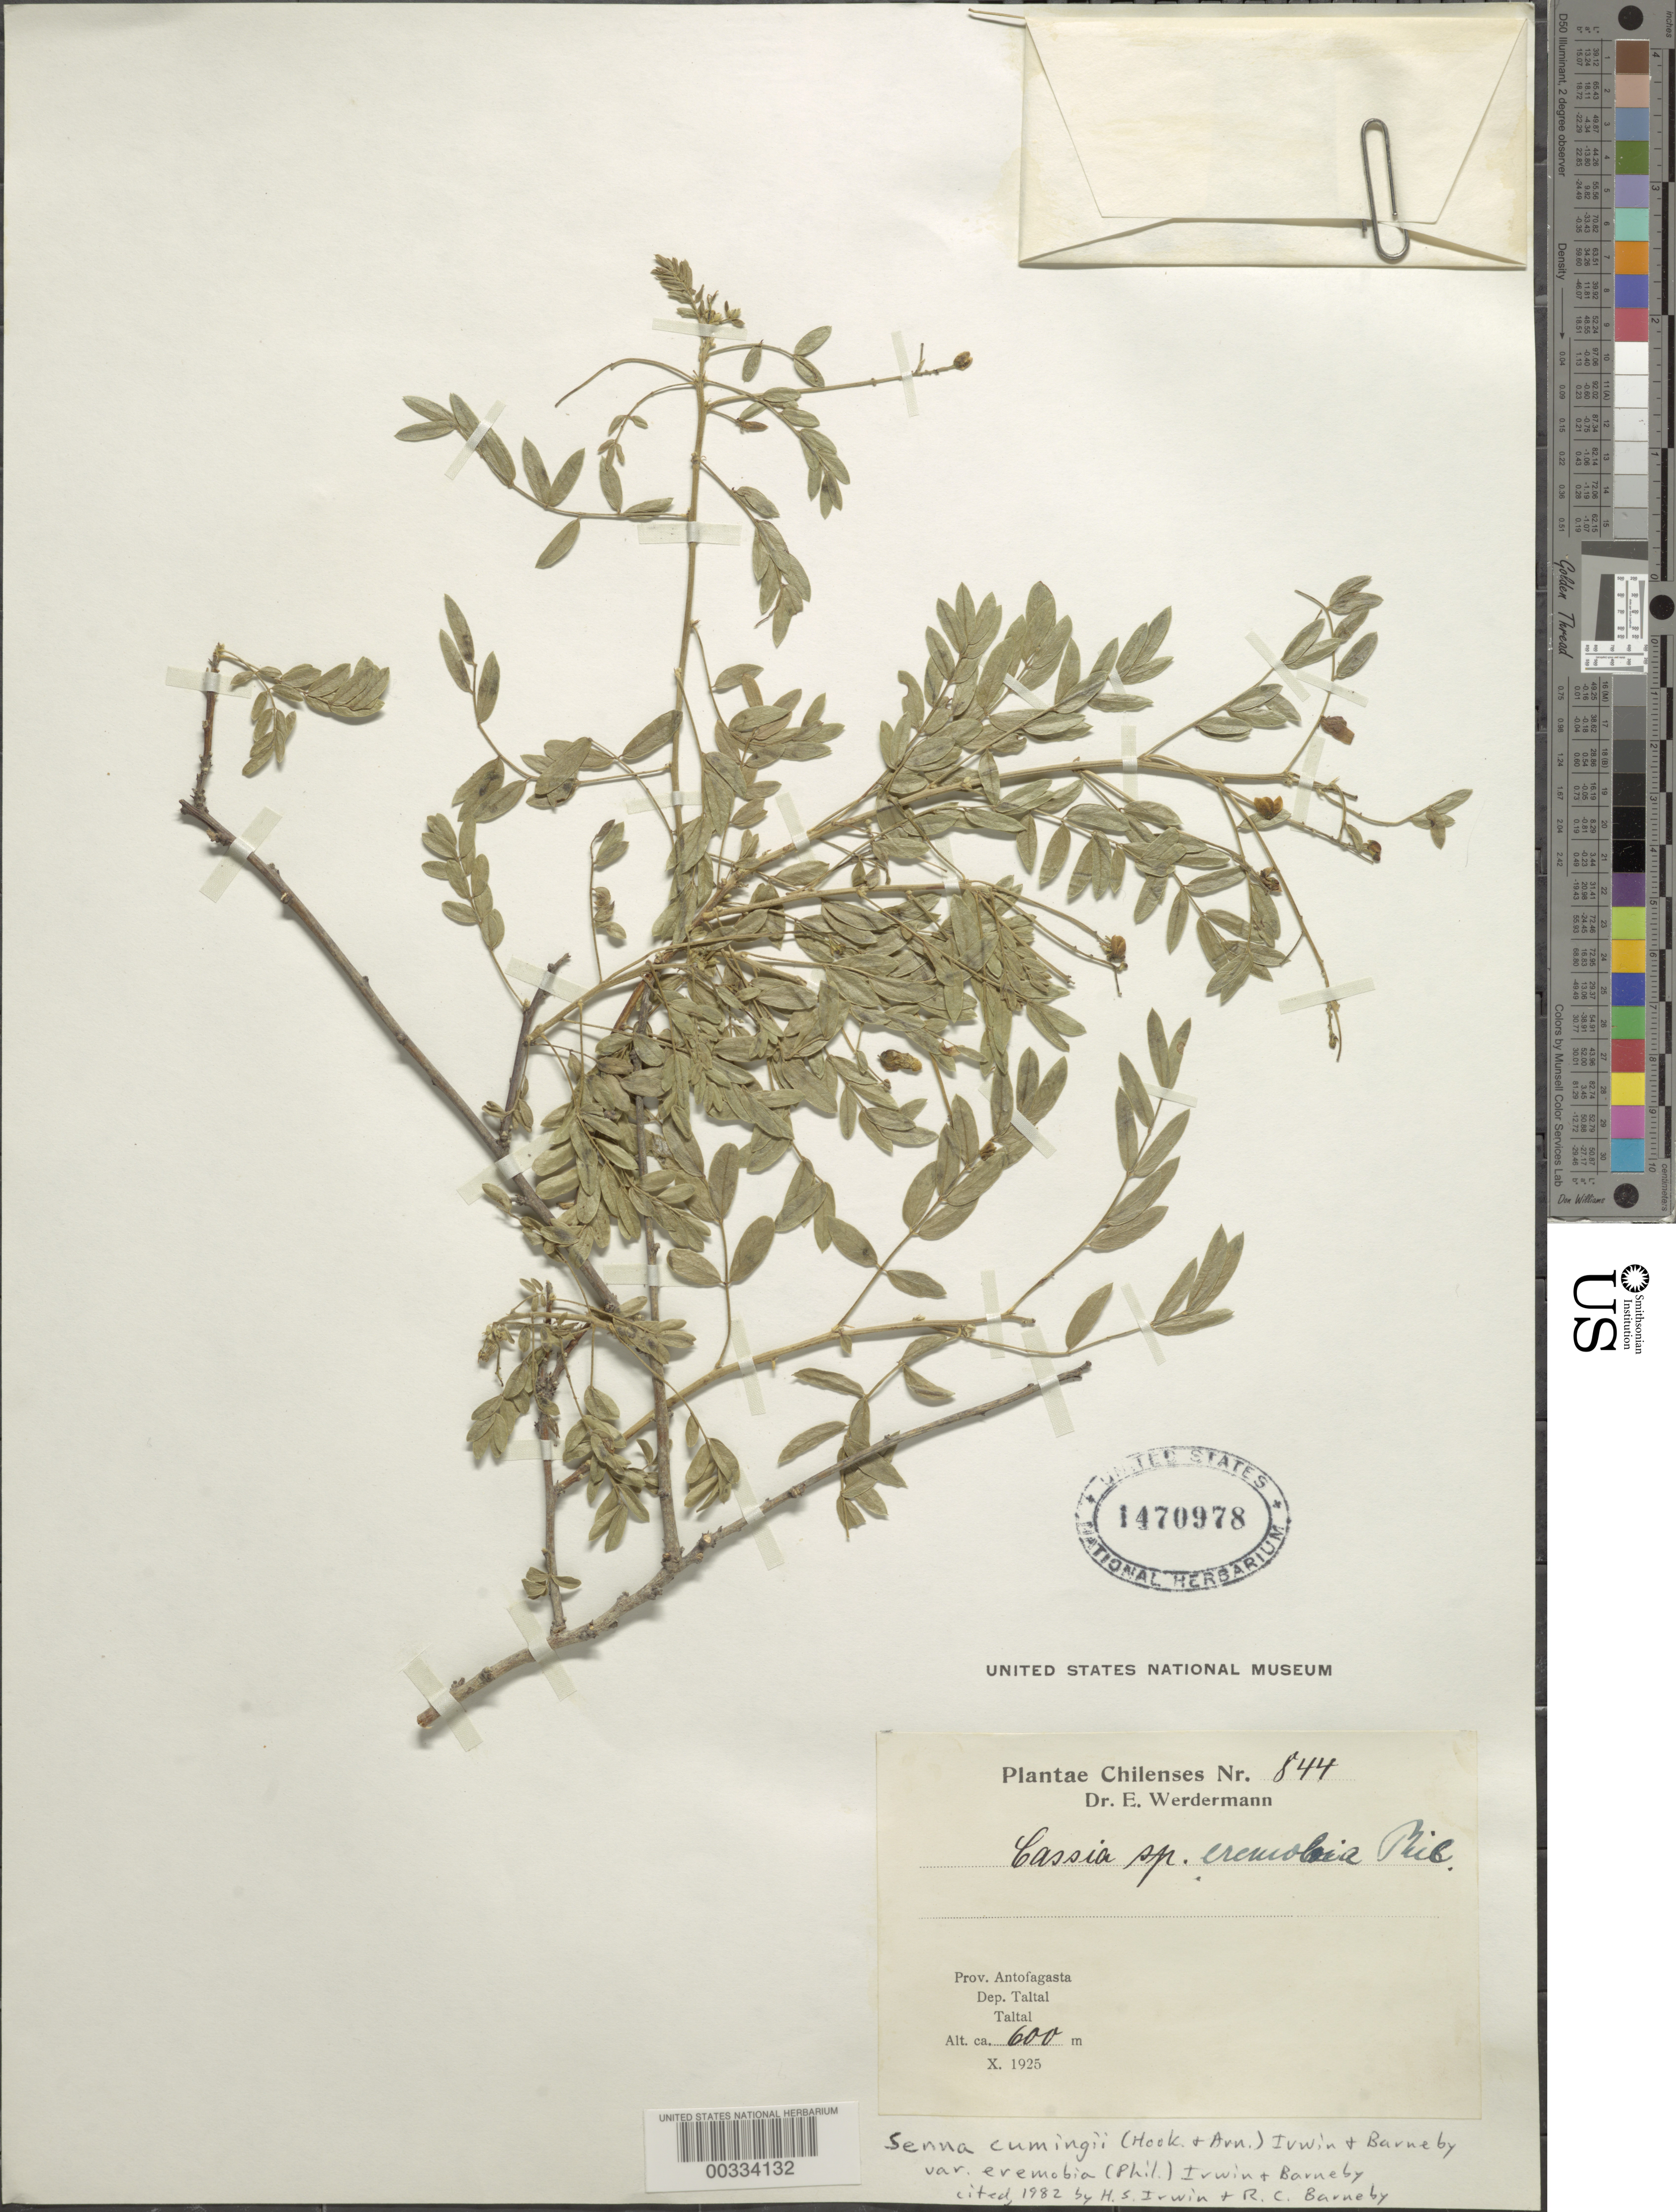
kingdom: Plantae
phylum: Tracheophyta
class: Magnoliopsida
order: Fabales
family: Fabaceae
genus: Senna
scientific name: Senna cumingii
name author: (Hook. & Arn.) H.S. Irwin & Barneby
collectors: E. Werdermann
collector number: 844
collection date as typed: Oct 1925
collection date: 1925-10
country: Chile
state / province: Antofagasta (II)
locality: Taltal dept., taltal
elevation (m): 600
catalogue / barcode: US 1470978